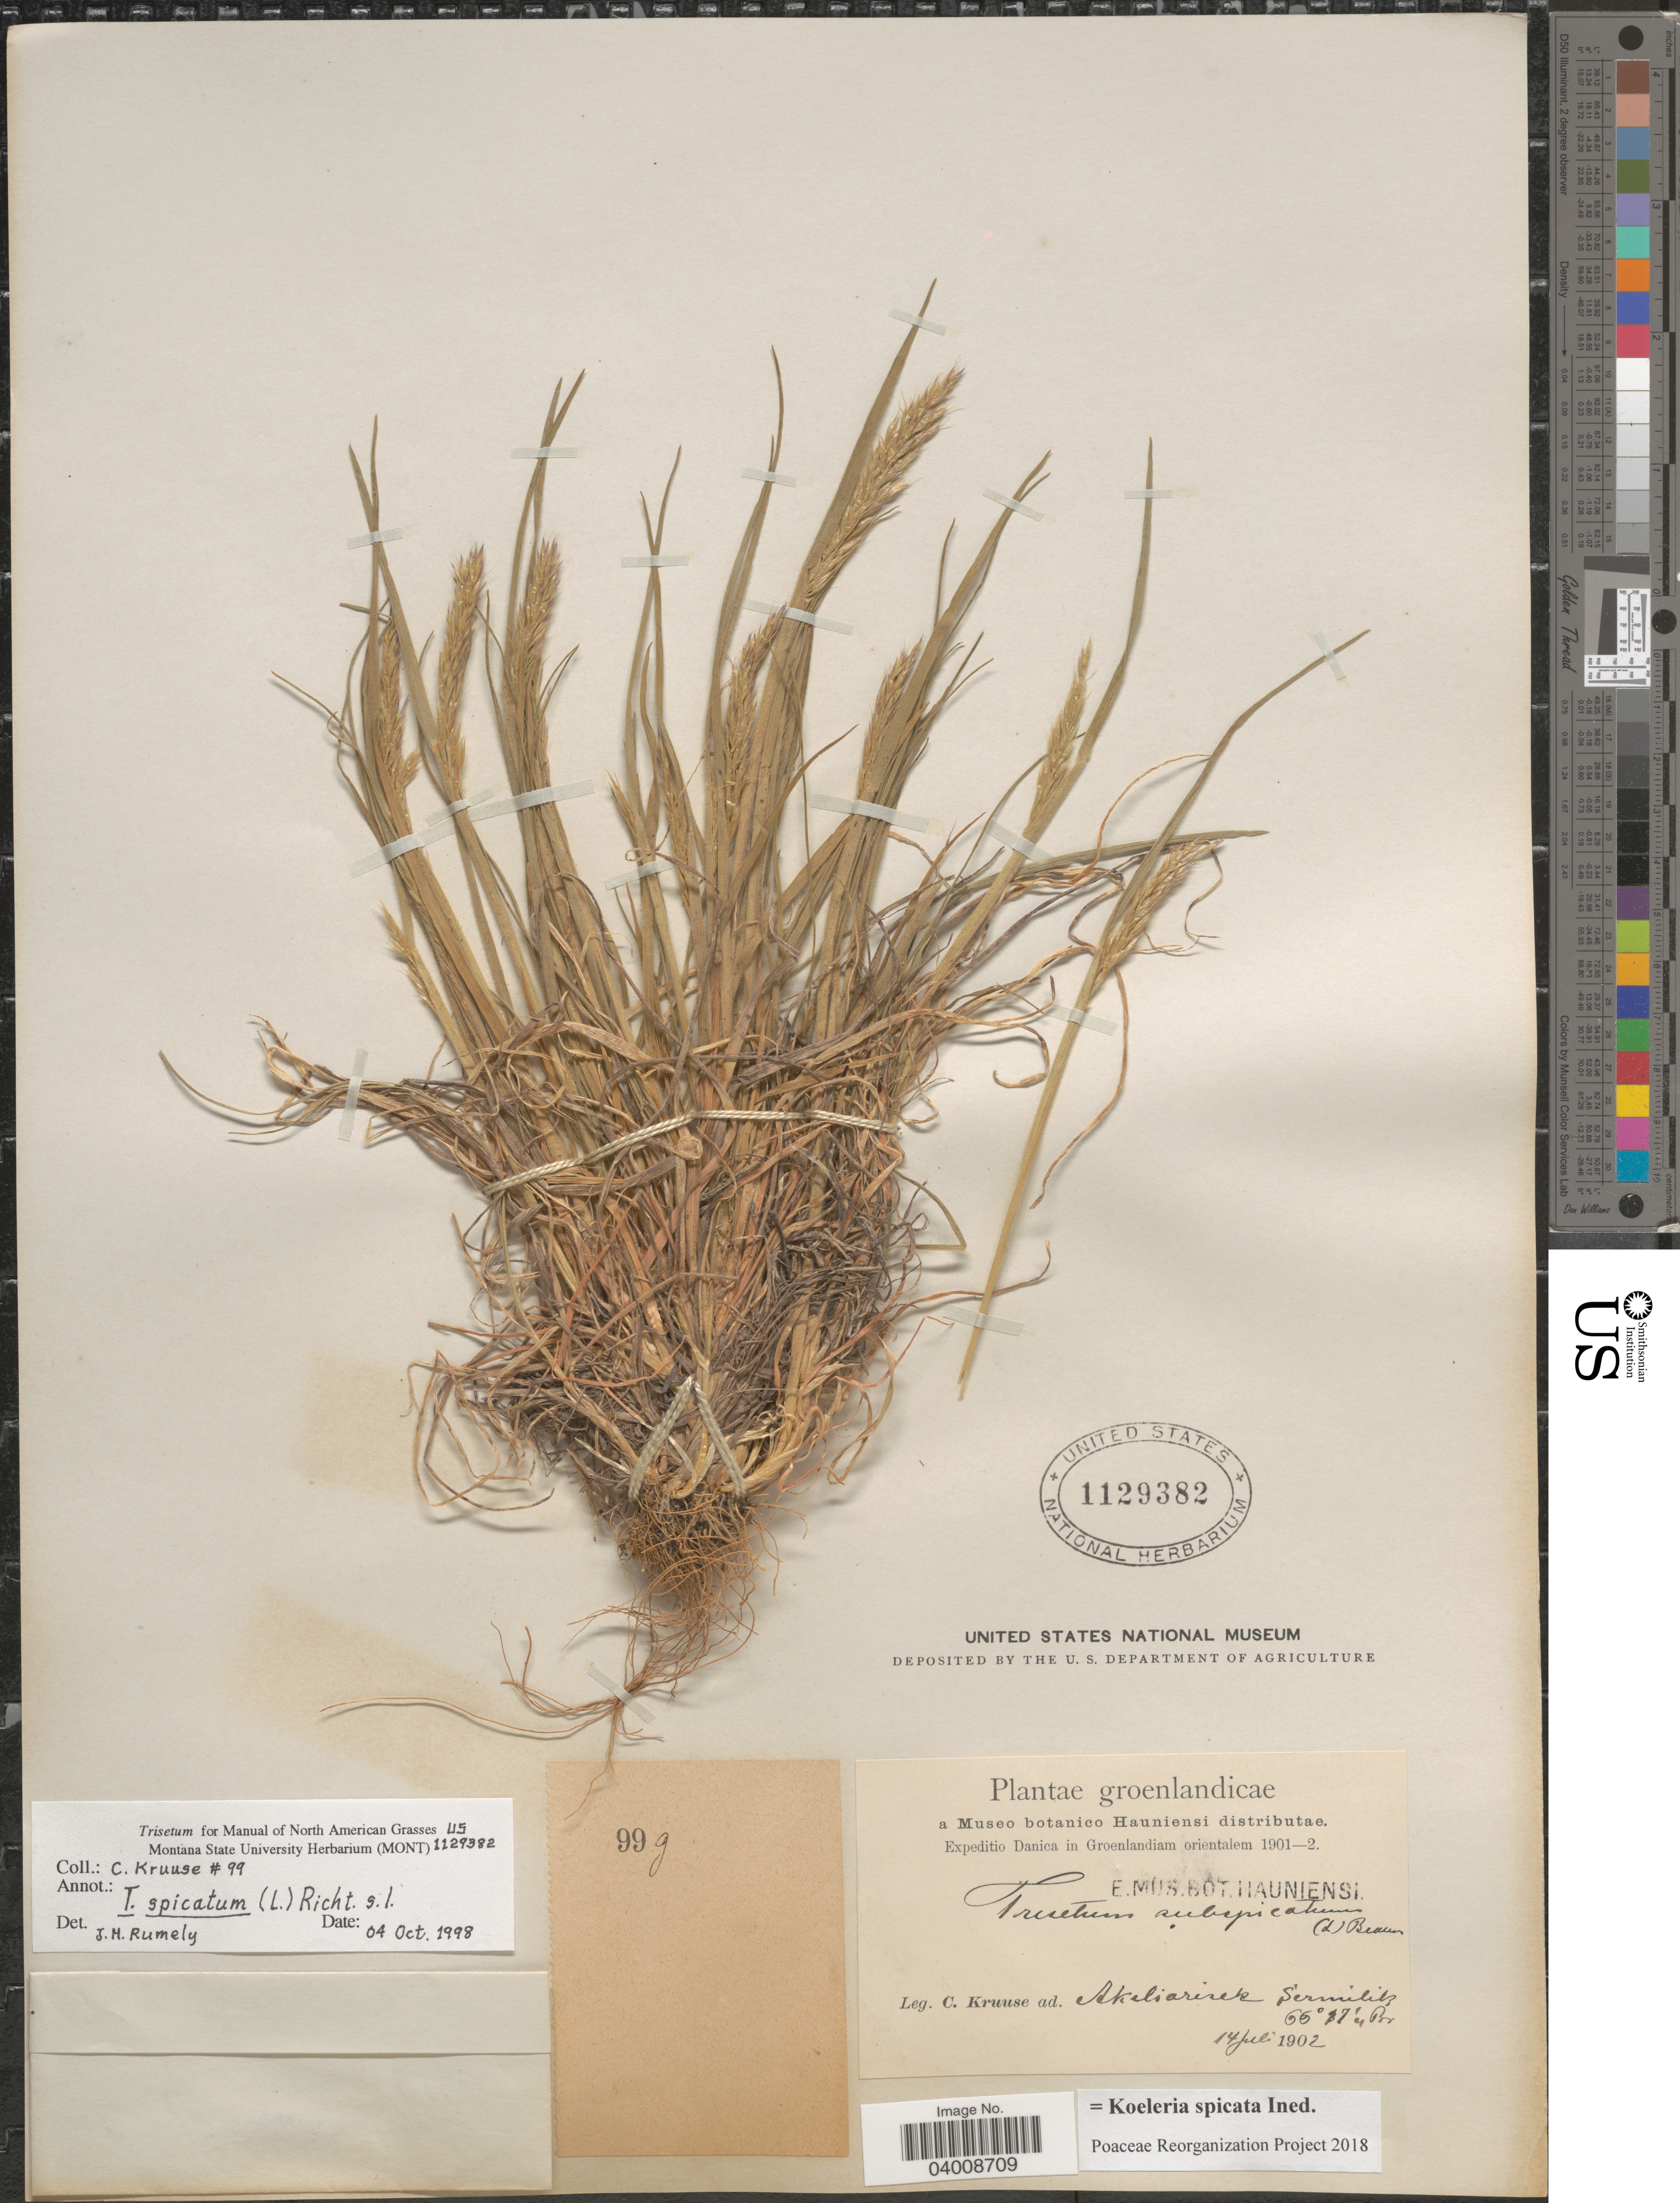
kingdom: Plantae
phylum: Tracheophyta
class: Liliopsida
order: Poales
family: Poaceae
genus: Koeleria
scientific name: Koeleria spicata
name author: (L.) Barberá et al.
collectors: C. Kruuse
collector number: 99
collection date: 1902-07-14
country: Greenland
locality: Groenlandicae. Groenlandiam orientalem. Akuliarisek, Sermilik.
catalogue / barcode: US 1129382